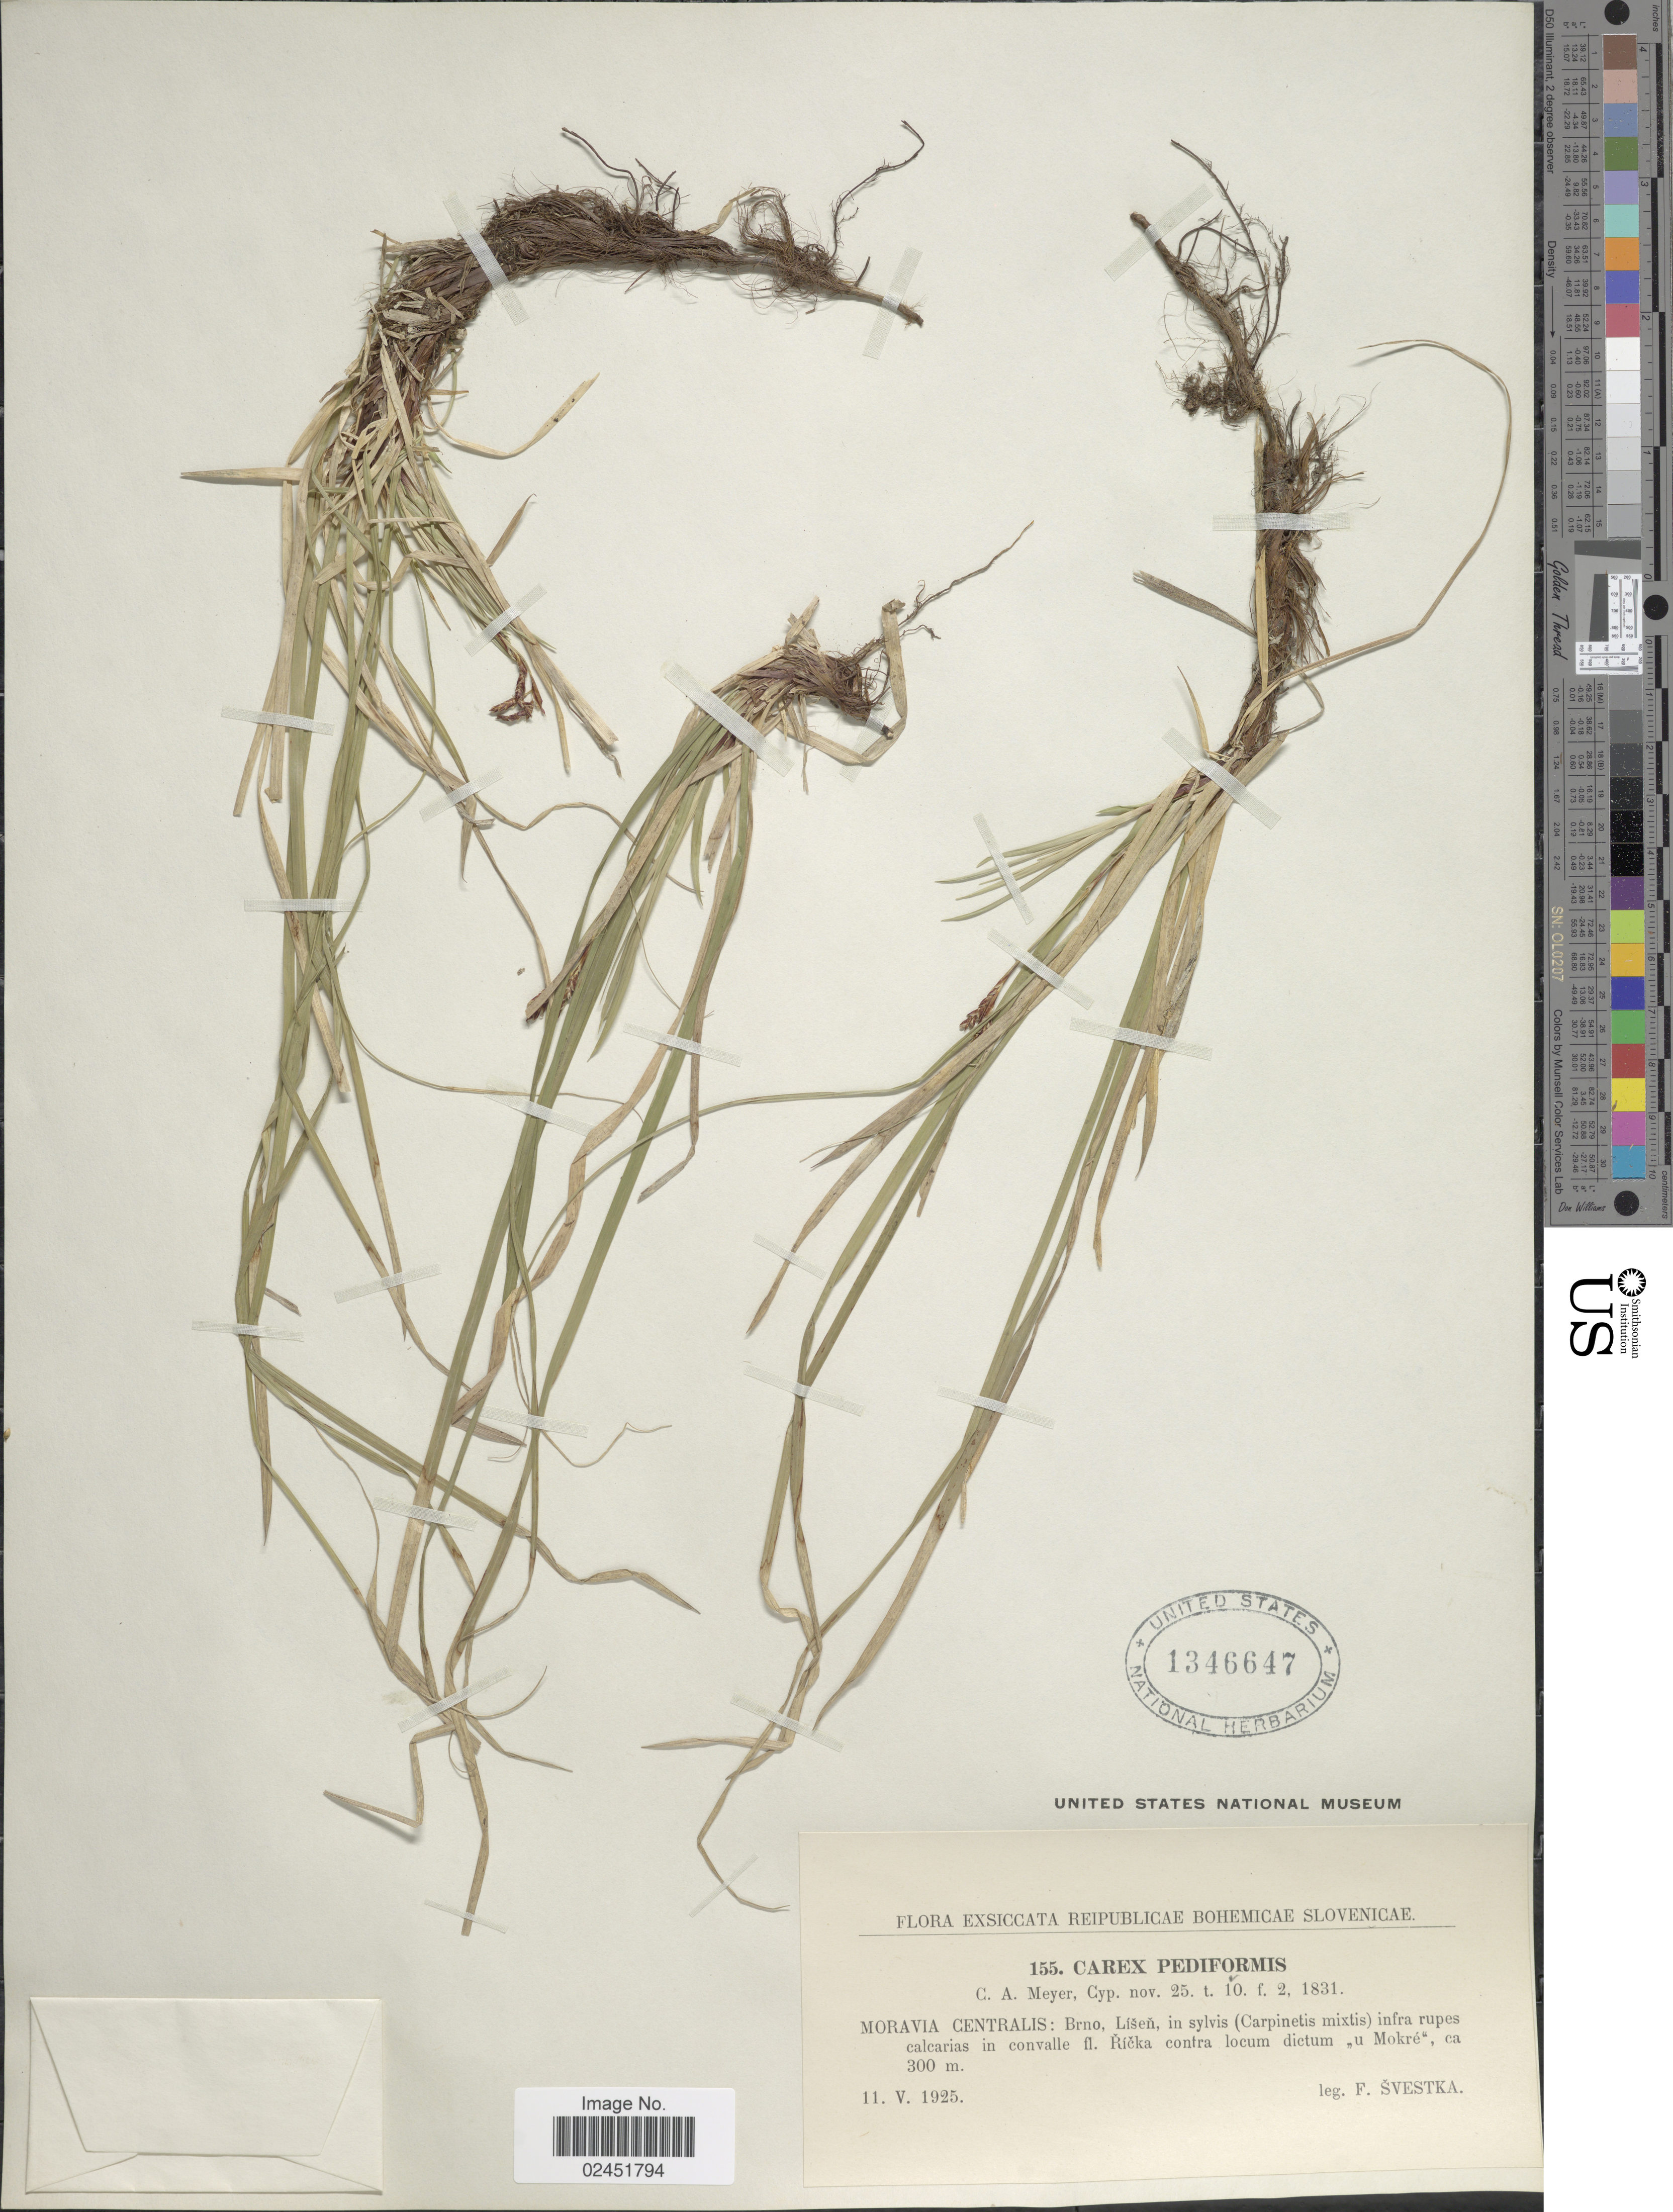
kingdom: Plantae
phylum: Tracheophyta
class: Liliopsida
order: Poales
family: Cyperaceae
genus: Carex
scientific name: Carex pediformis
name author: C.A. Mey.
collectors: F. Svestka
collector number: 155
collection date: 1925-05-11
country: Czechia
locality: Reipublicae Bohemucae Slovenicae. Moravia Centralis: Brno, Lisen, in silvis (Carpinetis mixtis) infra rupes calcarais in convalle fl. Ricka contra locum dictum u Mokre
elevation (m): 300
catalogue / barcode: US 1346647